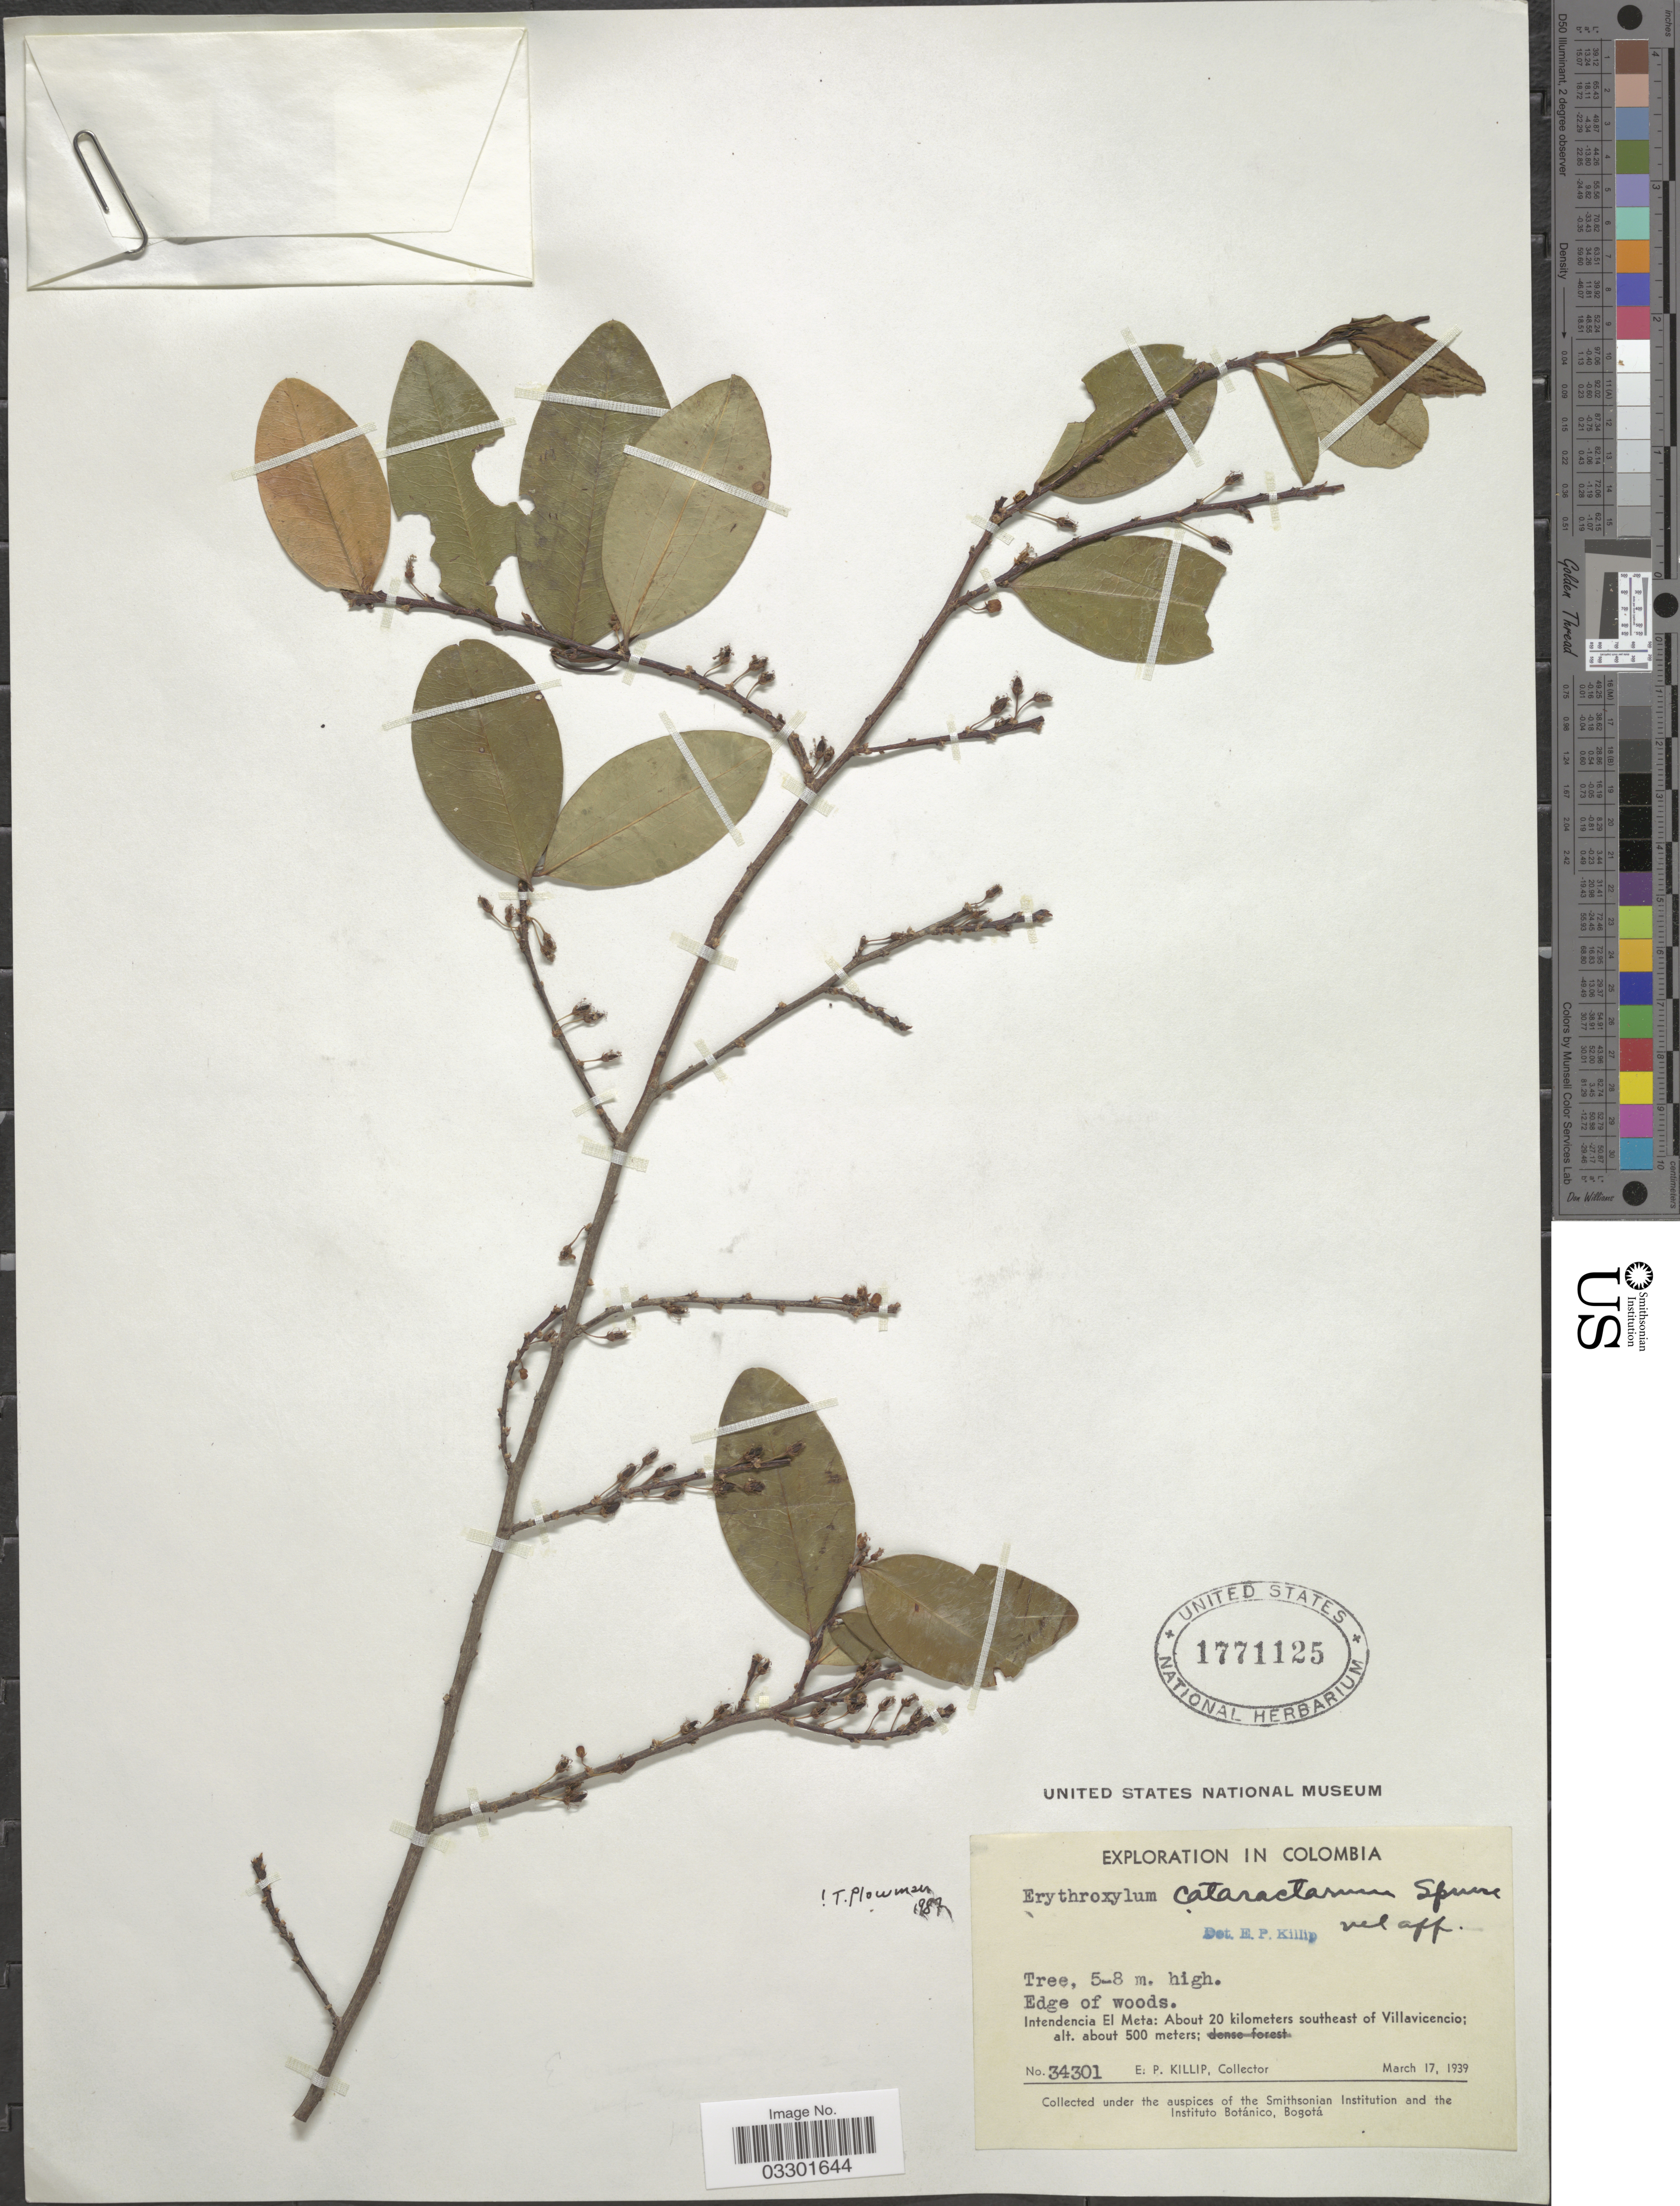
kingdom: Plantae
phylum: Tracheophyta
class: Magnoliopsida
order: Malpighiales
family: Erythroxylaceae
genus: Erythroxylum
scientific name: Erythroxylum cataractarum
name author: Spruce ex Peyr.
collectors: E. P. Killip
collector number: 34301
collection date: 1939-03-17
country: Colombia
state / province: Meta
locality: Intendencia El Meta: About 20 kilometers southeast of Villavicencio.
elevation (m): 500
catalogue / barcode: US 1771125